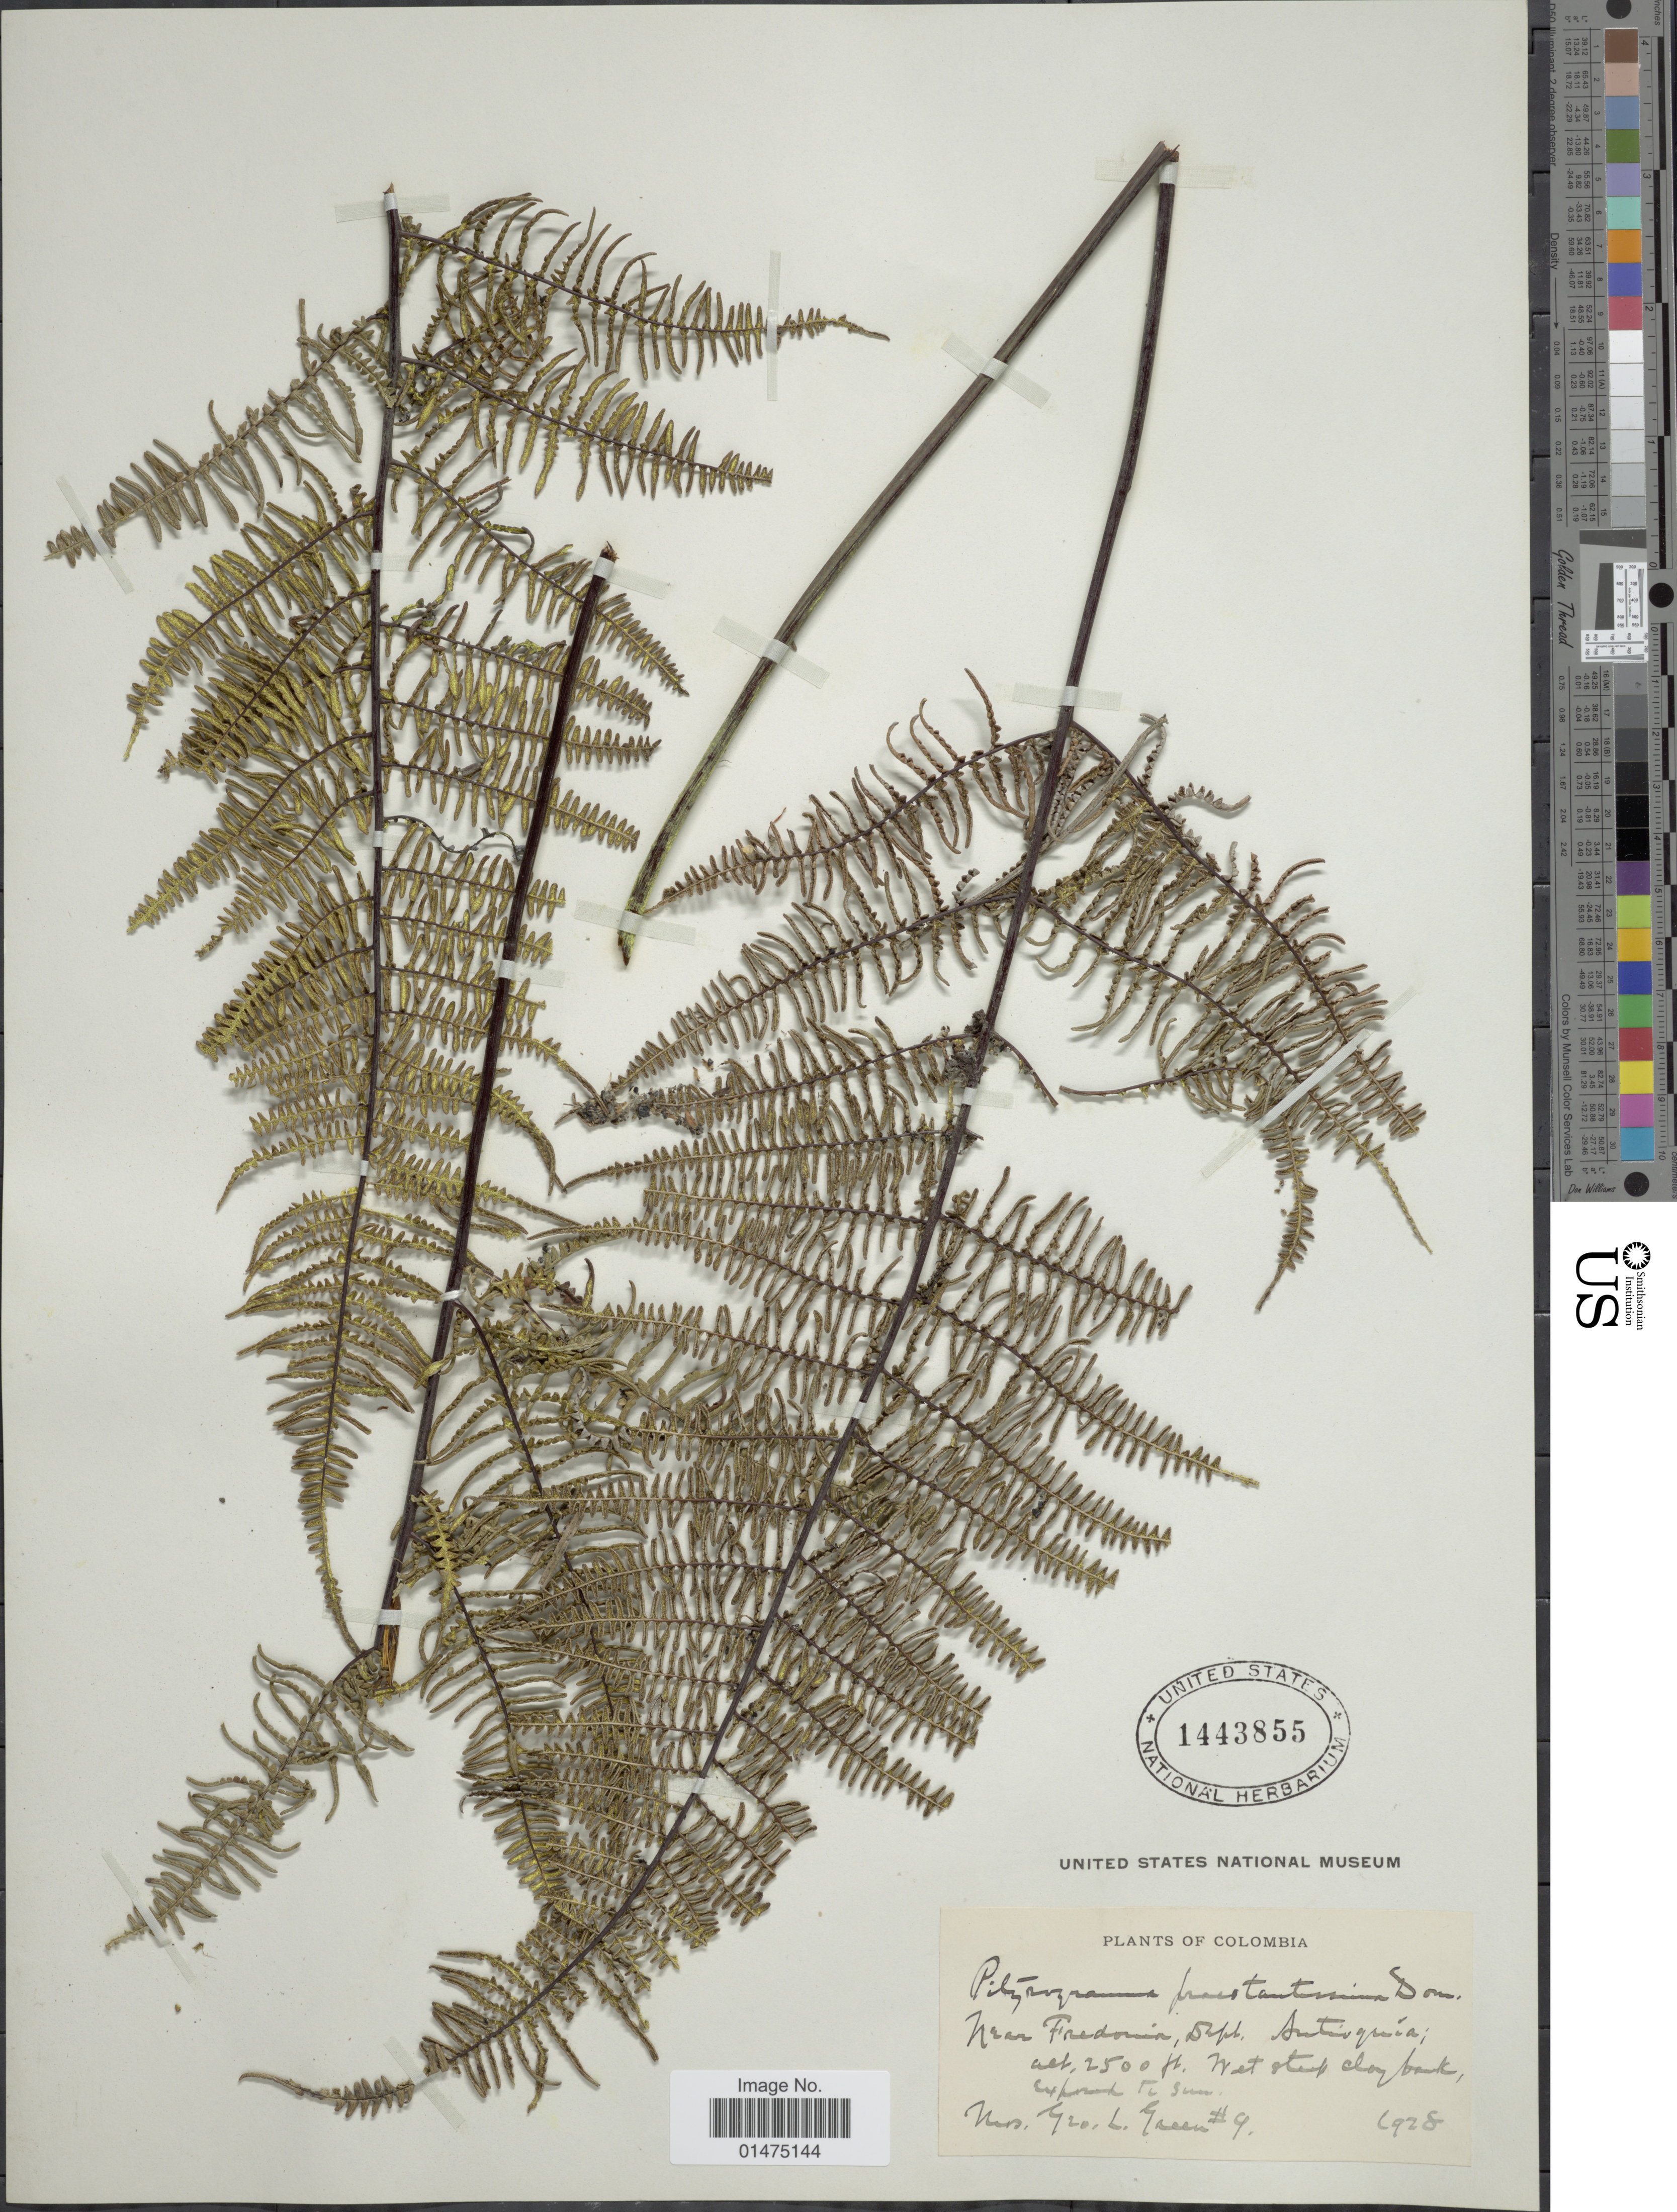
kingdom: Plantae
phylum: Tracheophyta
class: Polypodiopsida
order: Polypodiales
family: Pteridaceae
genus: Pityrogramma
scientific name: Pityrogramma tartarea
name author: (Cav.) Maxon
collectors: G. Green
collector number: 9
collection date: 1928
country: Colombia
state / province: Antioquia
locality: Near Fredonia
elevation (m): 762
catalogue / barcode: US 1443855